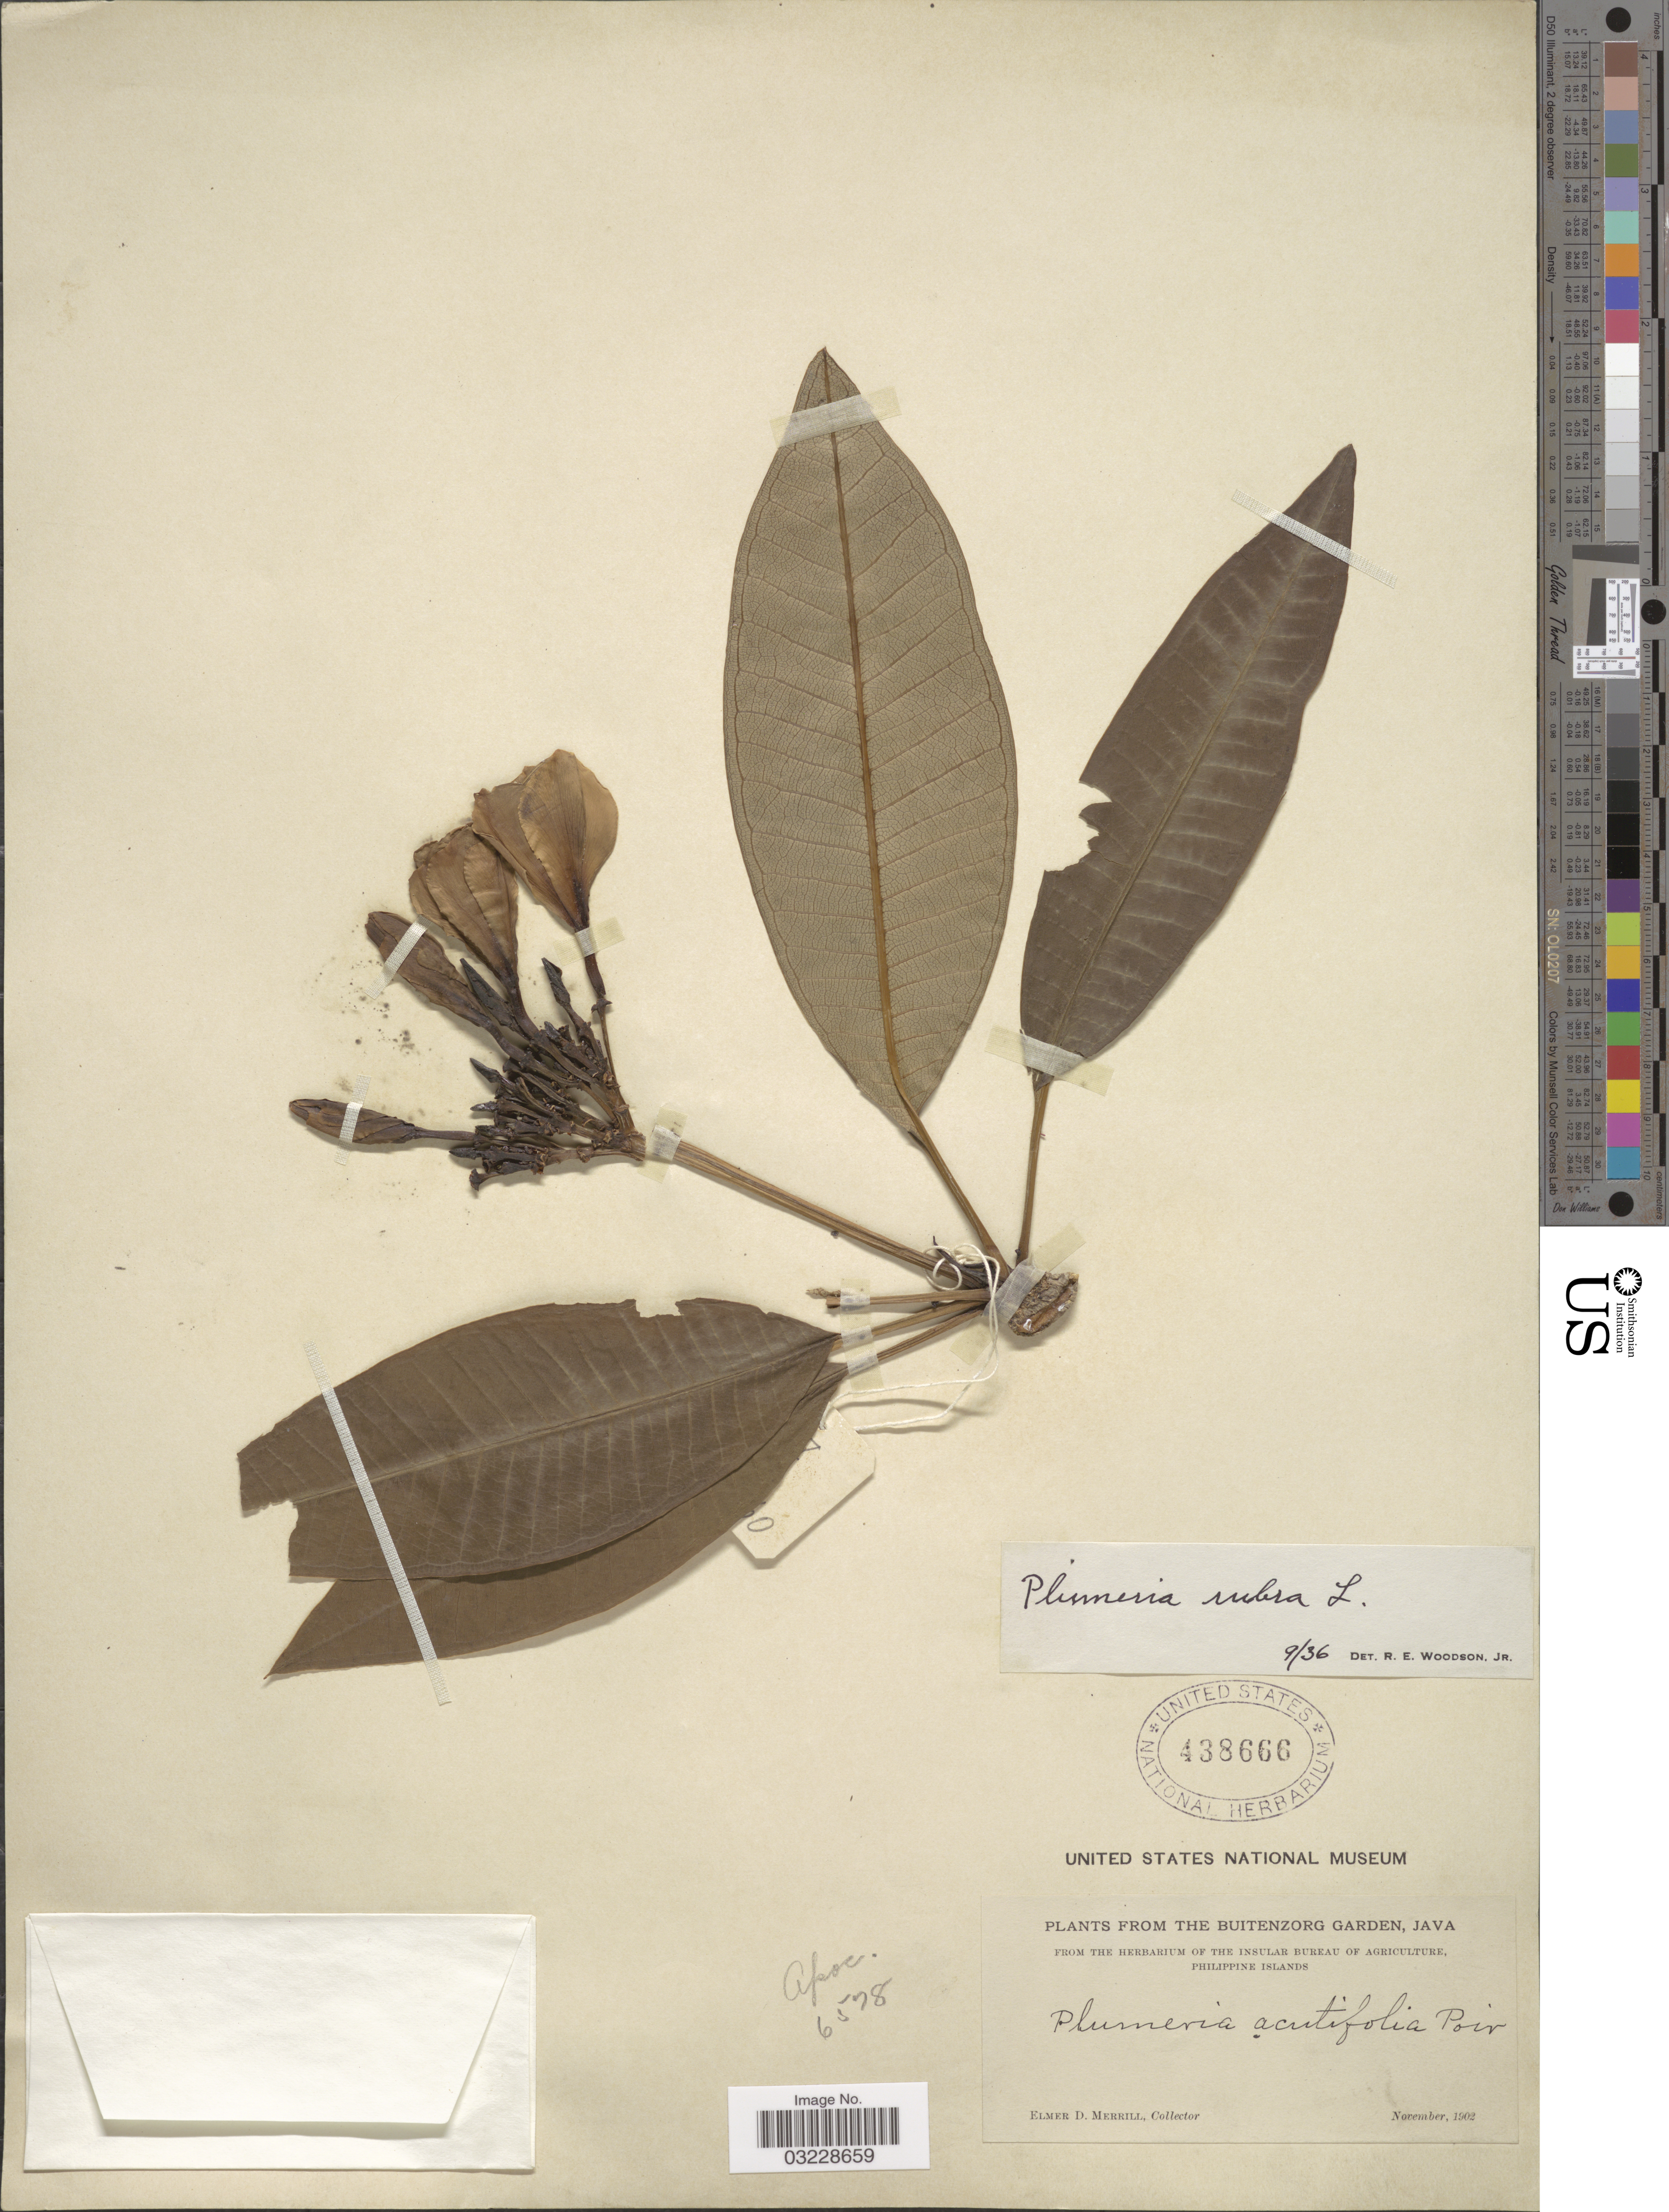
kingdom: Plantae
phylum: Tracheophyta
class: Magnoliopsida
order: Gentianales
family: Apocynaceae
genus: Plumeria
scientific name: Plumeria rubra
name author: L.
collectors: E. D. Merrill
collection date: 1902-11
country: Indonesia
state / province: Java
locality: Buitenzorg Garden.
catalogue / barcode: US 438666